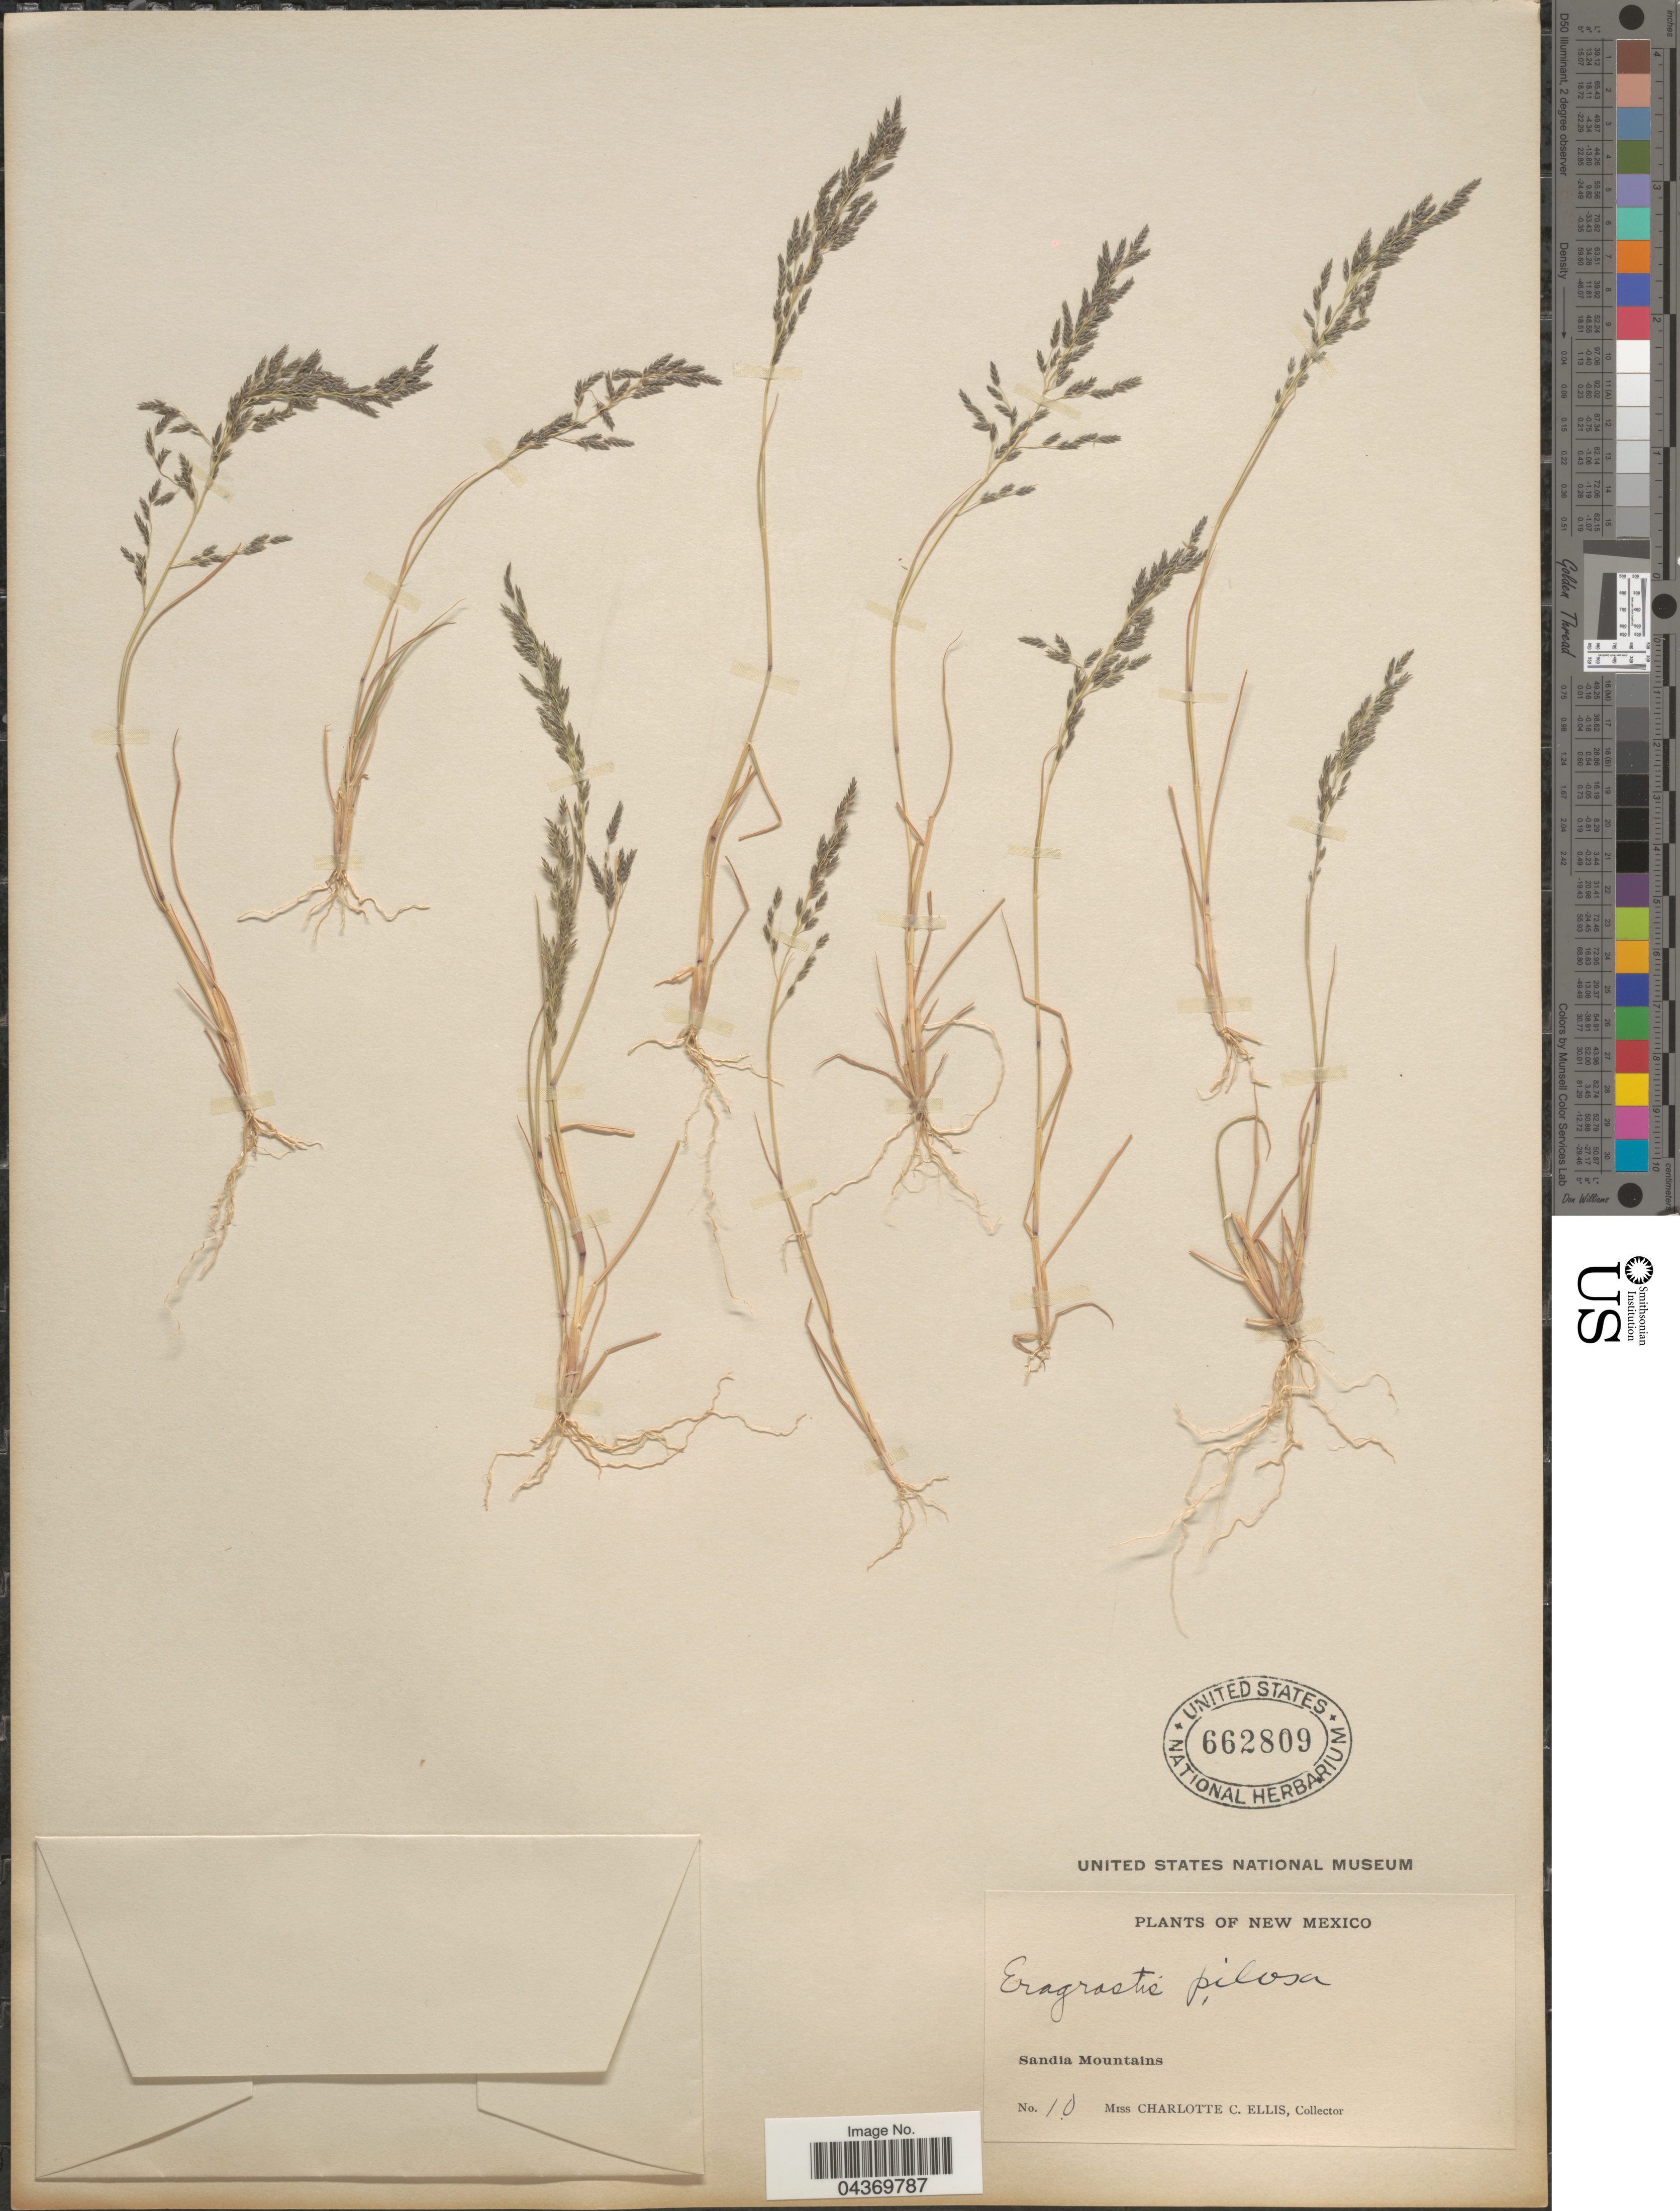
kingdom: Plantae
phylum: Tracheophyta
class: Liliopsida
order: Poales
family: Poaceae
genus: Eragrostis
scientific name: Eragrostis pectinacea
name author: (Michx.) Nees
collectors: C. C. Ellis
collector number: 10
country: United States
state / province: New Mexico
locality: Sandia Mountains.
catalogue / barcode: US 662809